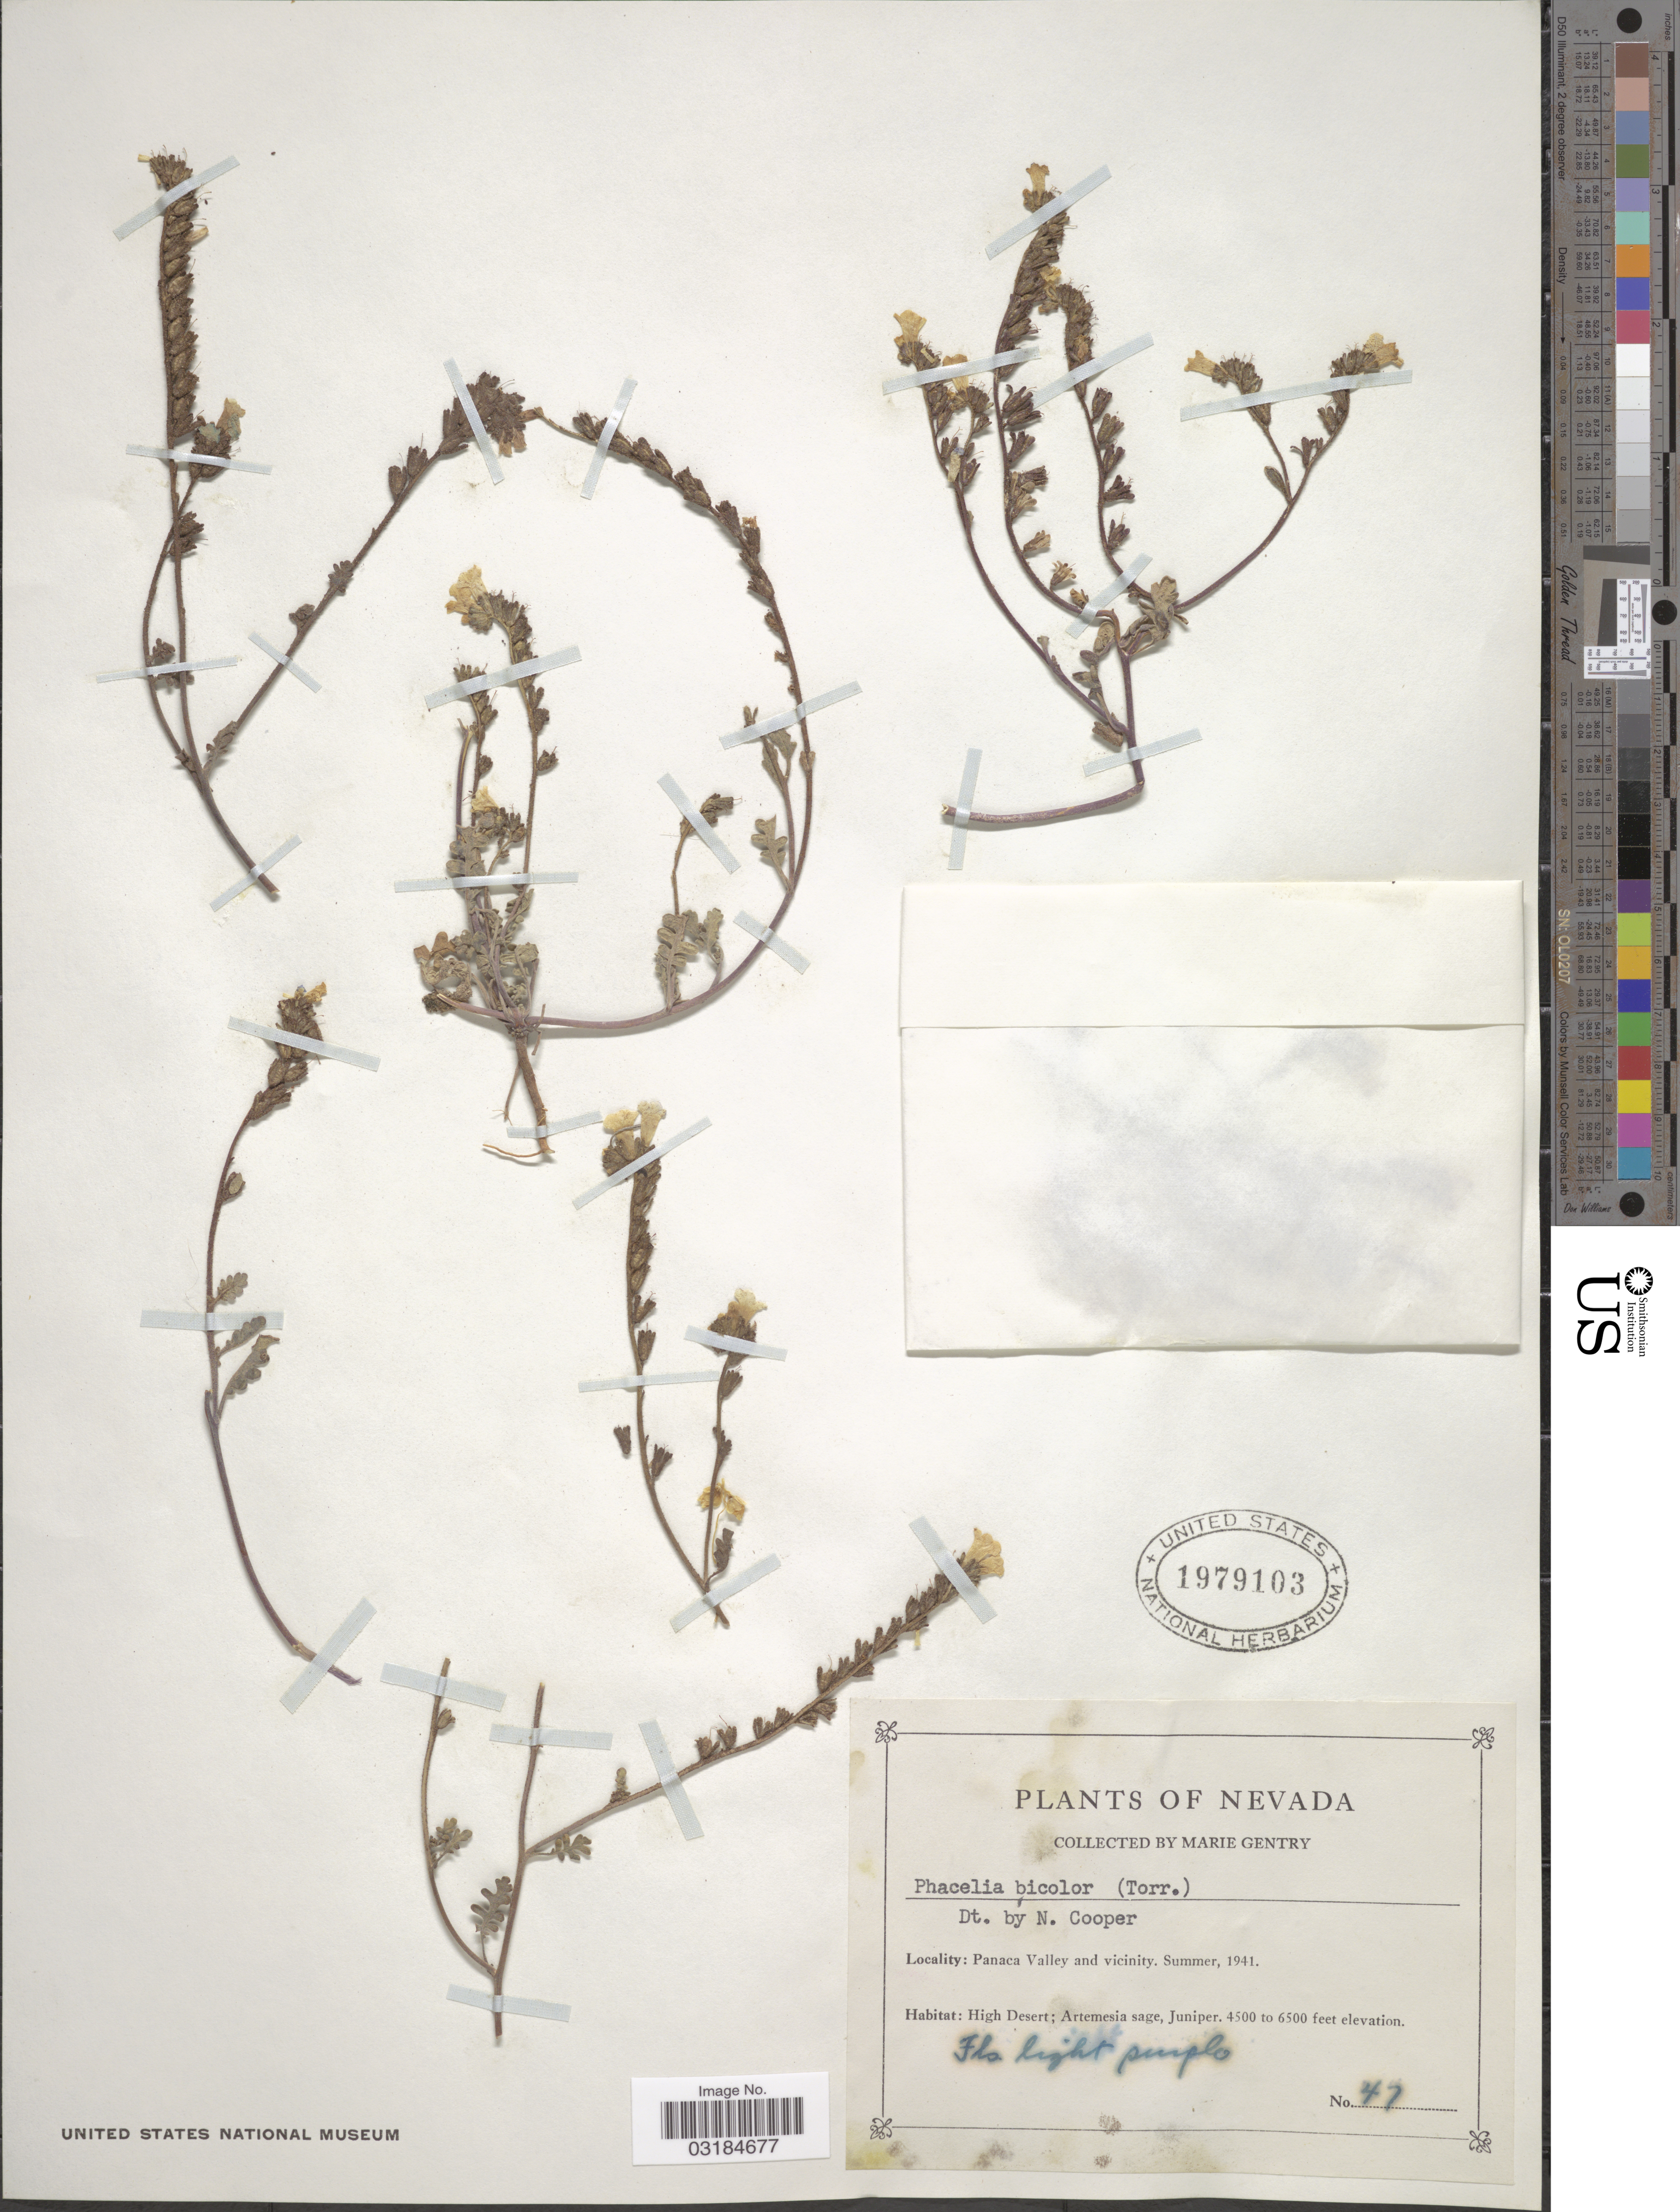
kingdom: Plantae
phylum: Tracheophyta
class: Magnoliopsida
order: Boraginales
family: Hydrophyllaceae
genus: Phacelia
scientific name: Phacelia bicolor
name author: Torr. in C. King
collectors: M. Gentry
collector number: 47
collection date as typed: Summer 1941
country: United States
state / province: Nevada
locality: Panaca Valley and vicinity.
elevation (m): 1372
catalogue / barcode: US 1979103